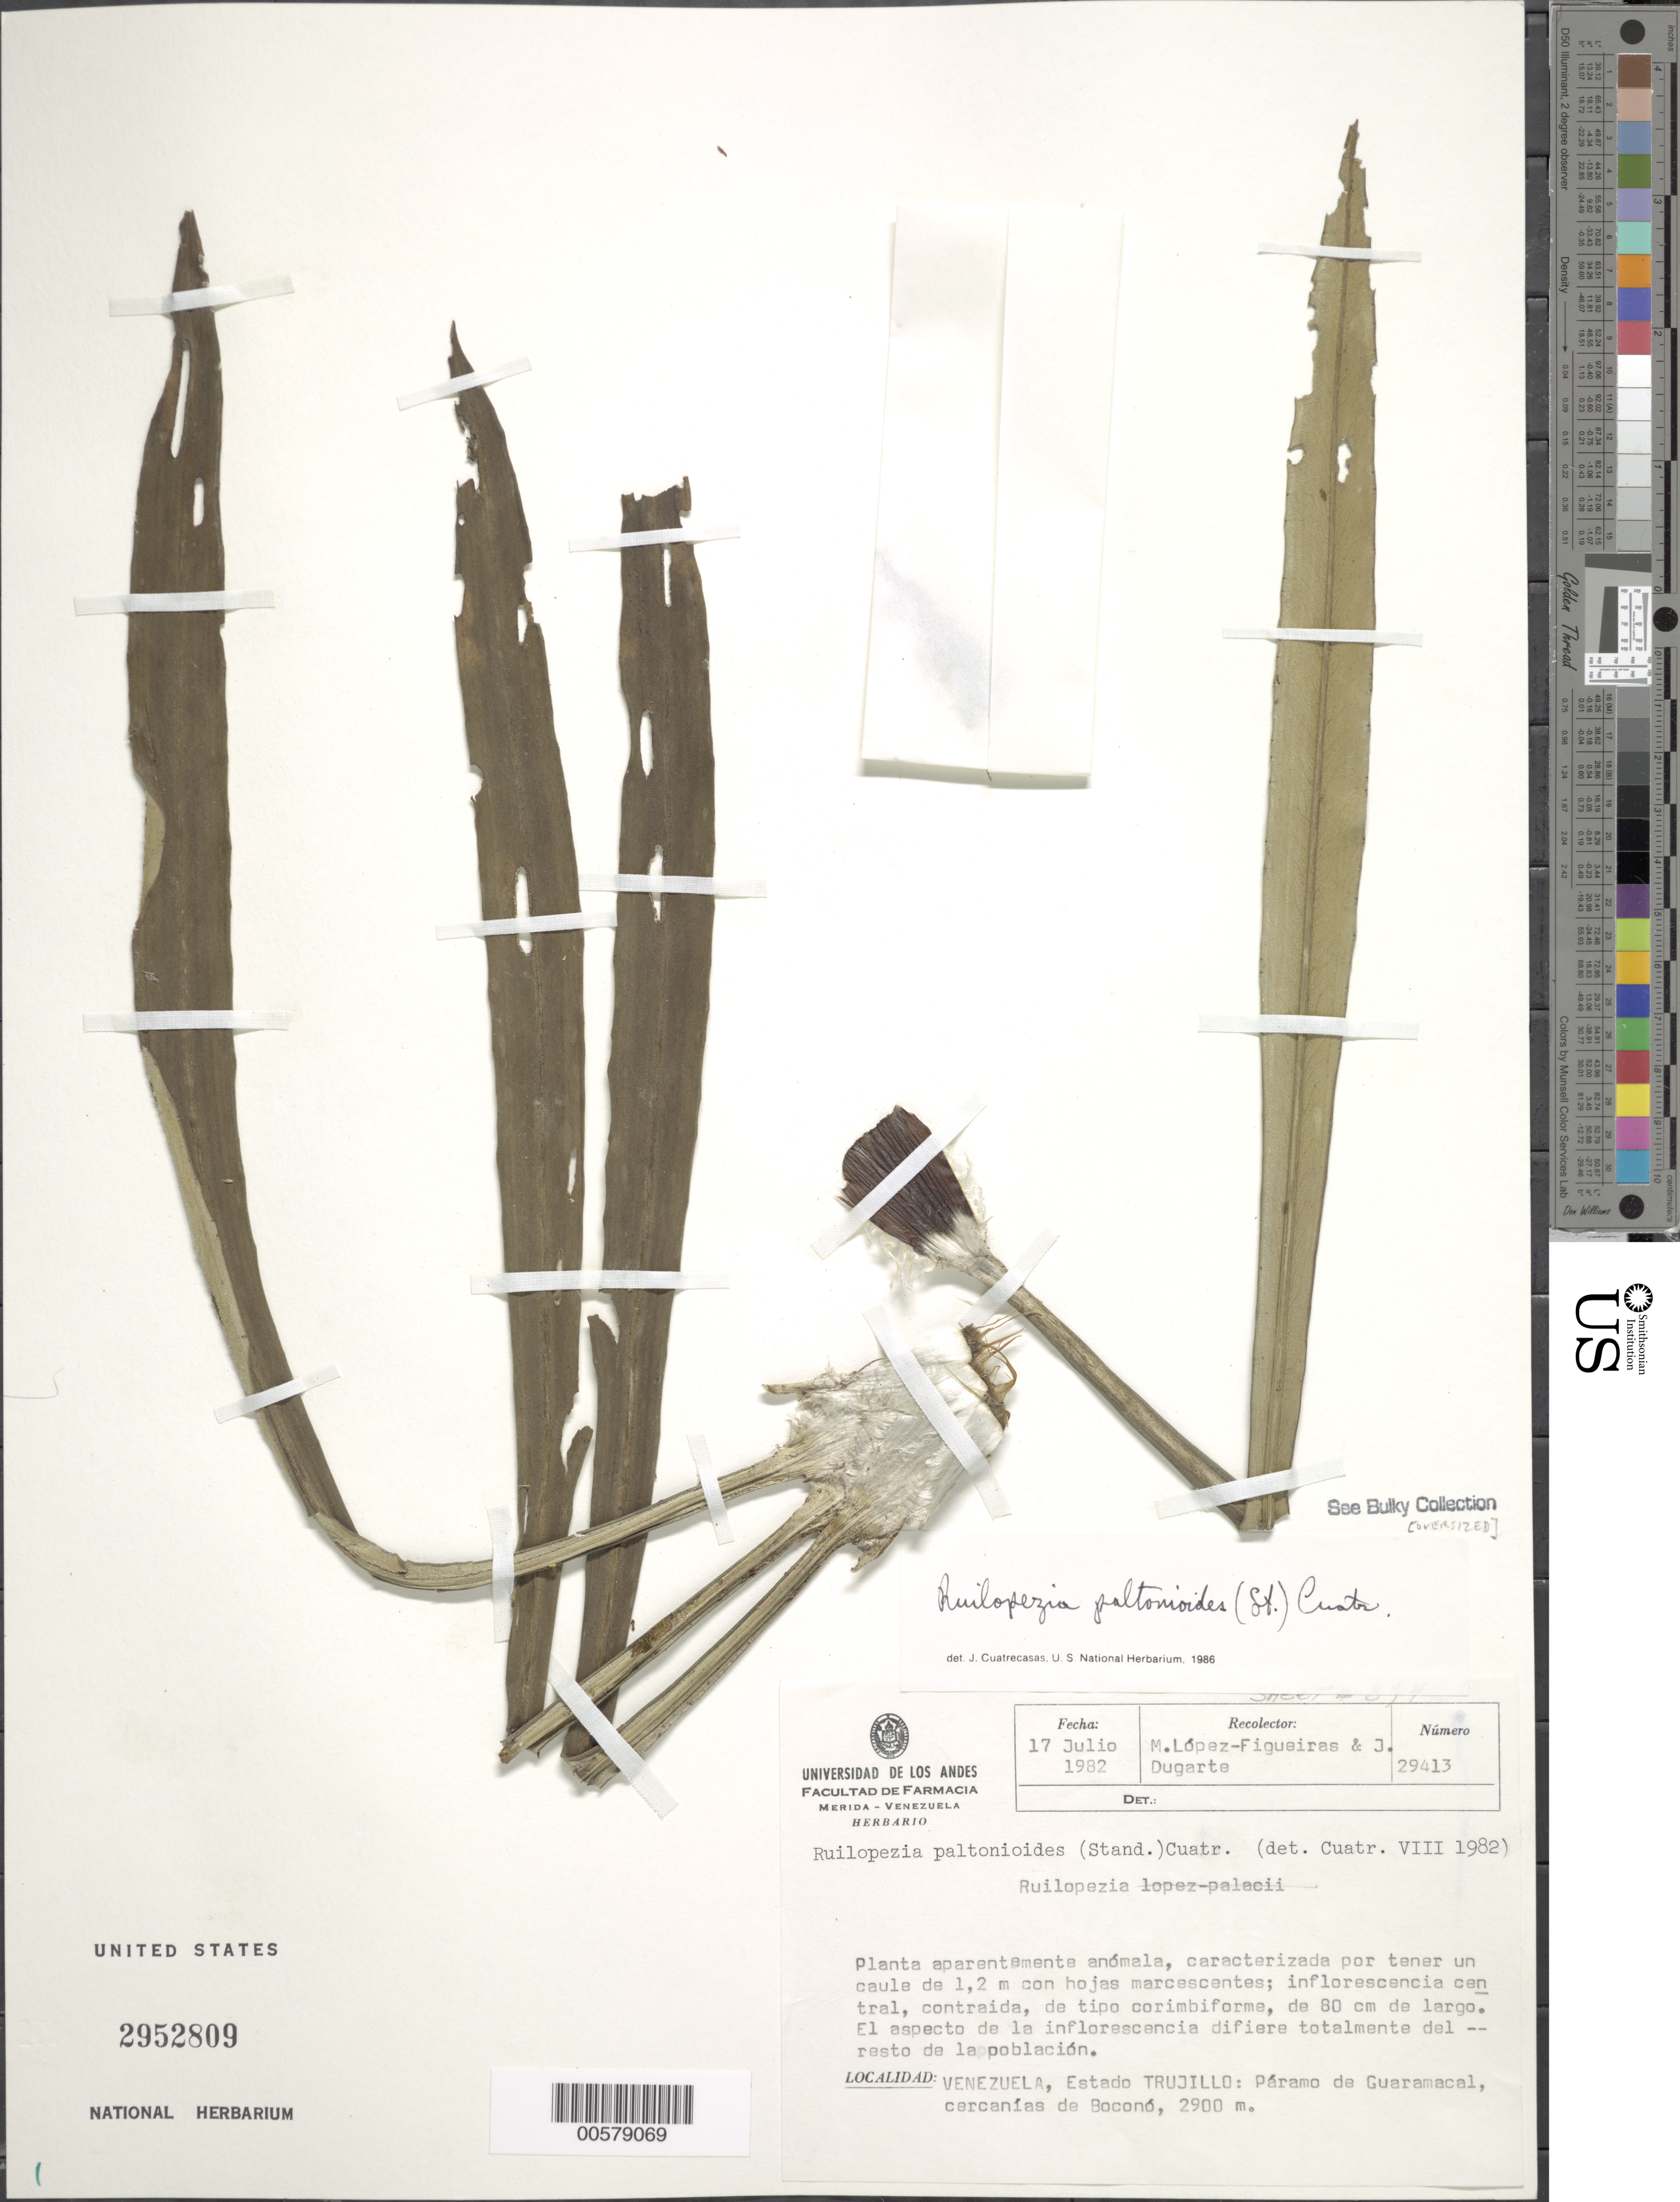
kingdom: Plantae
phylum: Tracheophyta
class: Magnoliopsida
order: Asterales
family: Asteraceae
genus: Ruilopezia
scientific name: Ruilopezia paltonioides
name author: (Standl.) Cuatrec.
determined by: Cuatrecasas, J.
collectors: M. López Figueiras & J. Ougarte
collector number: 29413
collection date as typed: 17 Jul 1982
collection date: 1982-07-17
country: Venezuela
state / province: Trujillo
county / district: Boconó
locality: Páramo de Guaramacal, cercanías de Boconó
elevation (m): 2900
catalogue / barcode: US 2952809